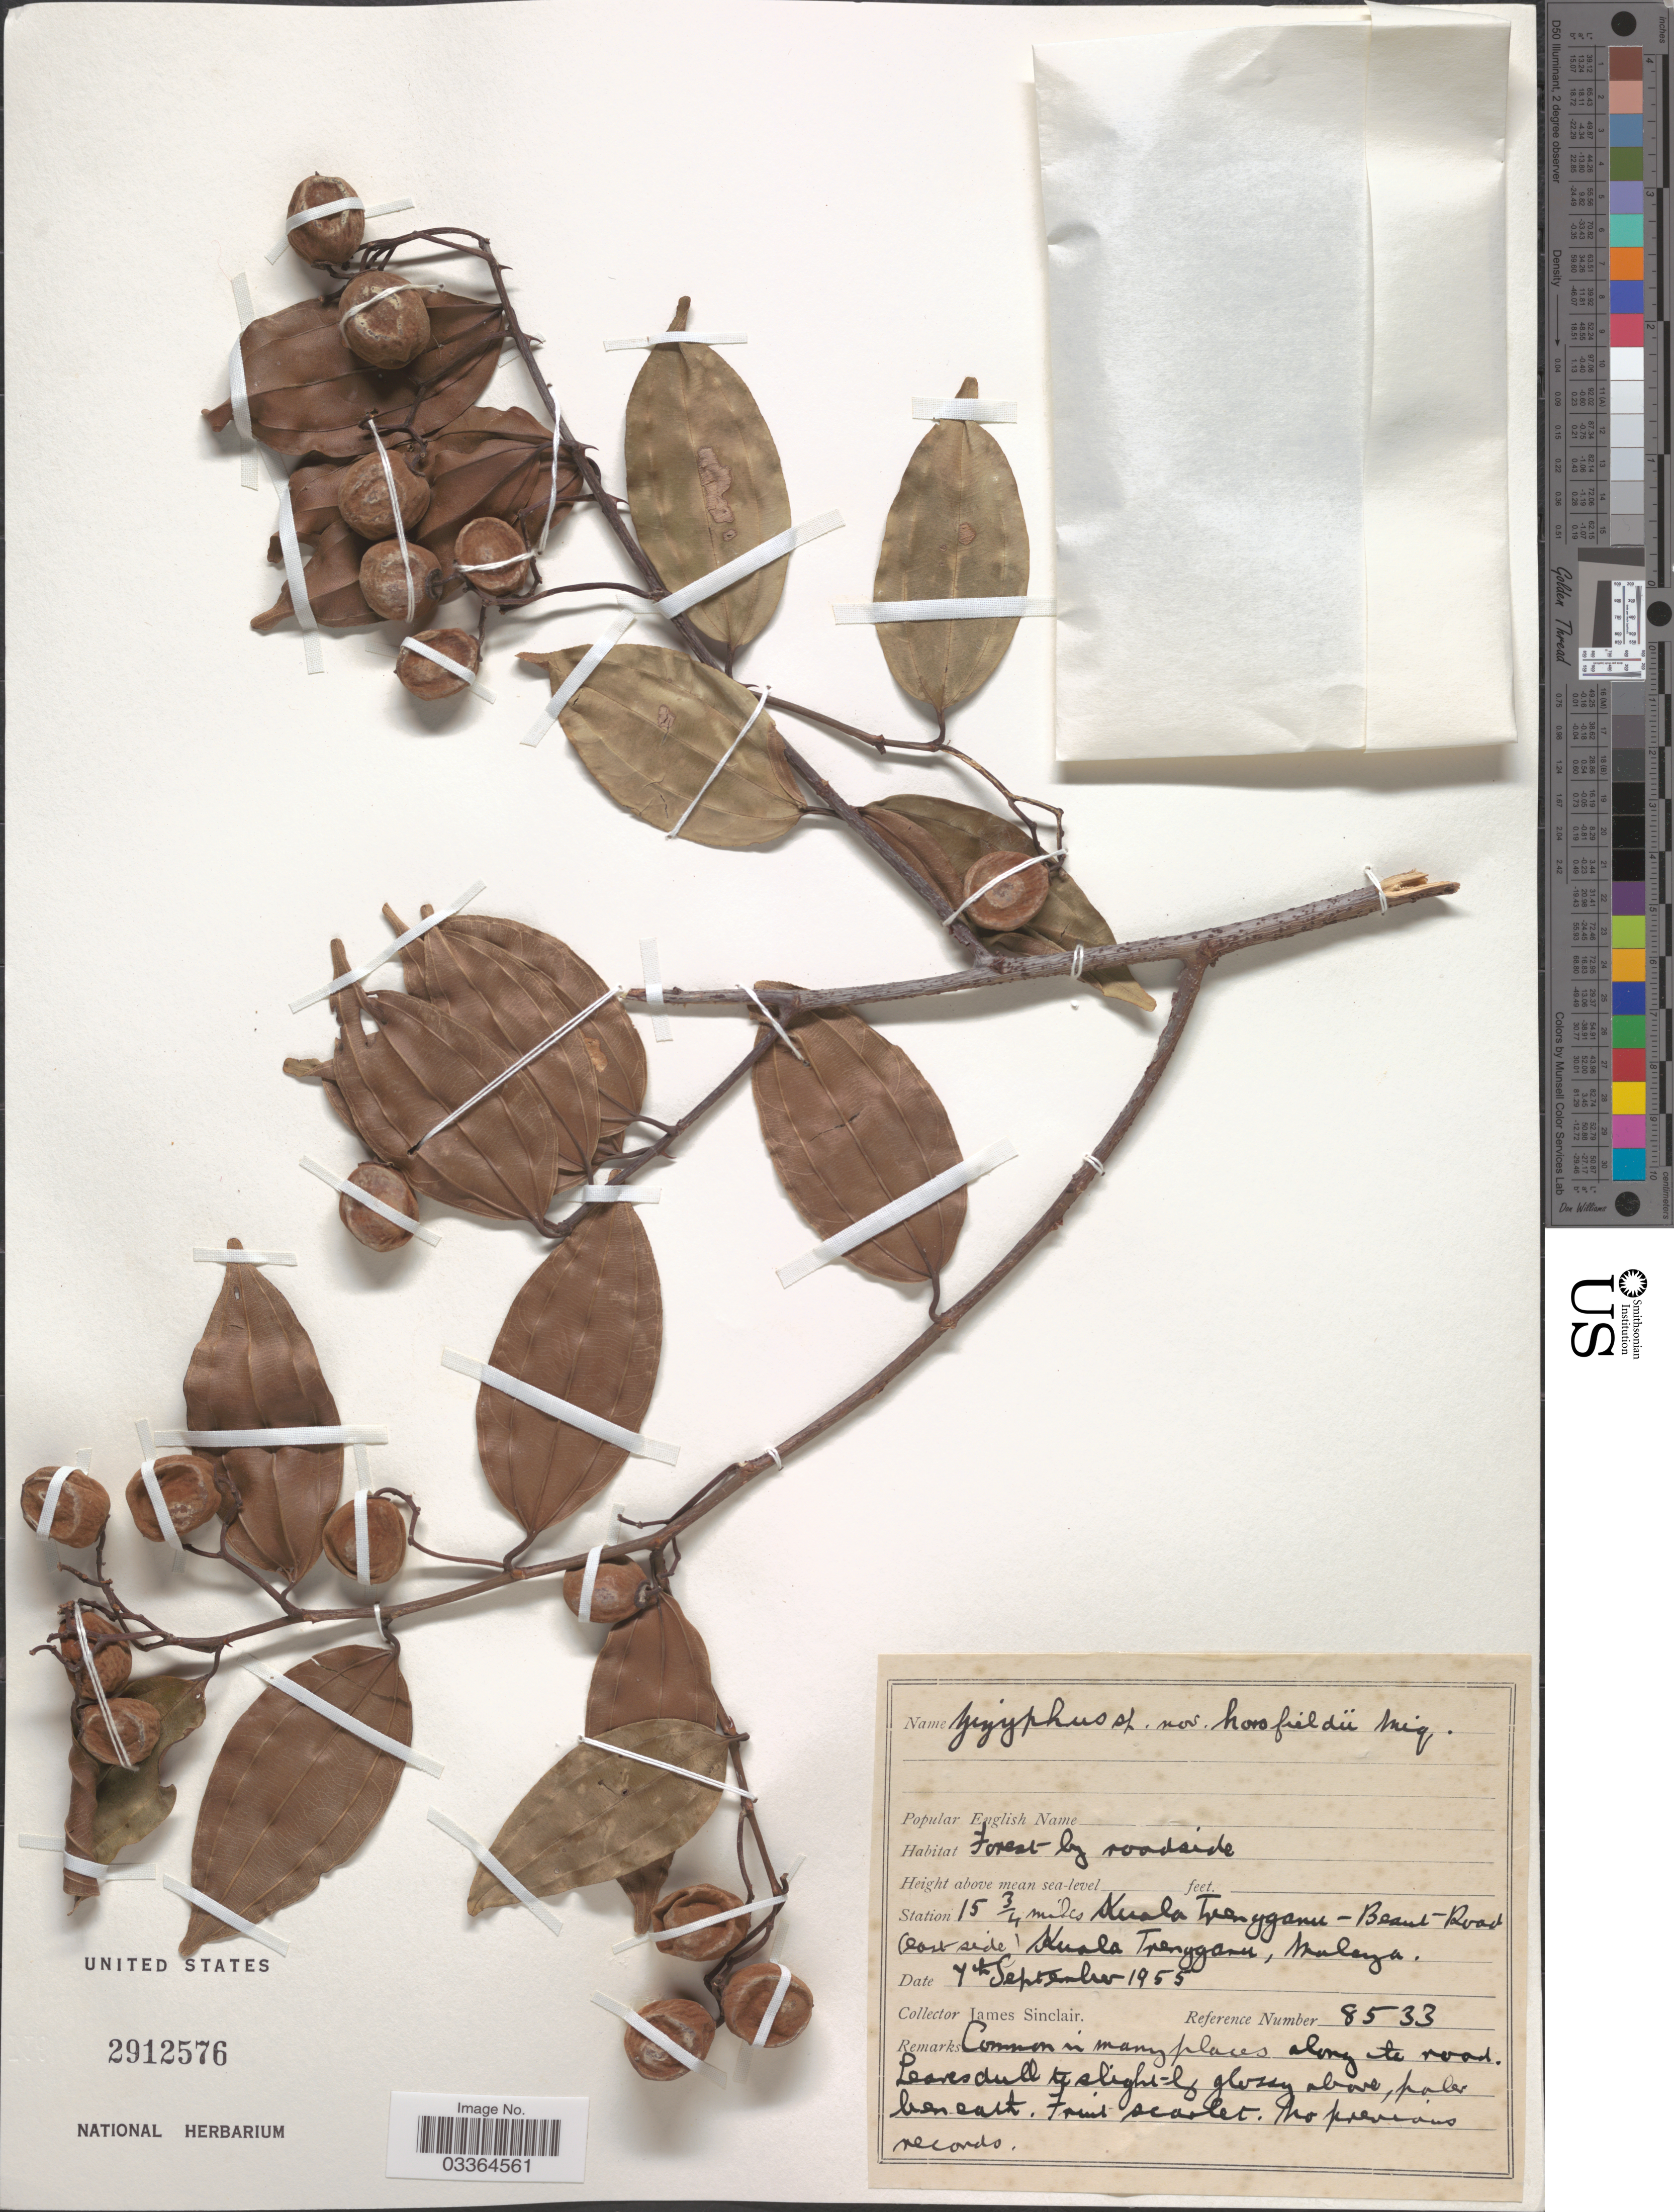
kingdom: Plantae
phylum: Tracheophyta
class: Magnoliopsida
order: Rosales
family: Rhamnaceae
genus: Ziziphus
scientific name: Ziziphus horsfieldii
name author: Miq.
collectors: J. Sinclair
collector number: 8533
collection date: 1955-09-07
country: Malaysia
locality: Station 15¾ miles Kuala Trengganu - Besut-Road, East side, Kuala Trengganu, Malaya.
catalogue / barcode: US 2912576